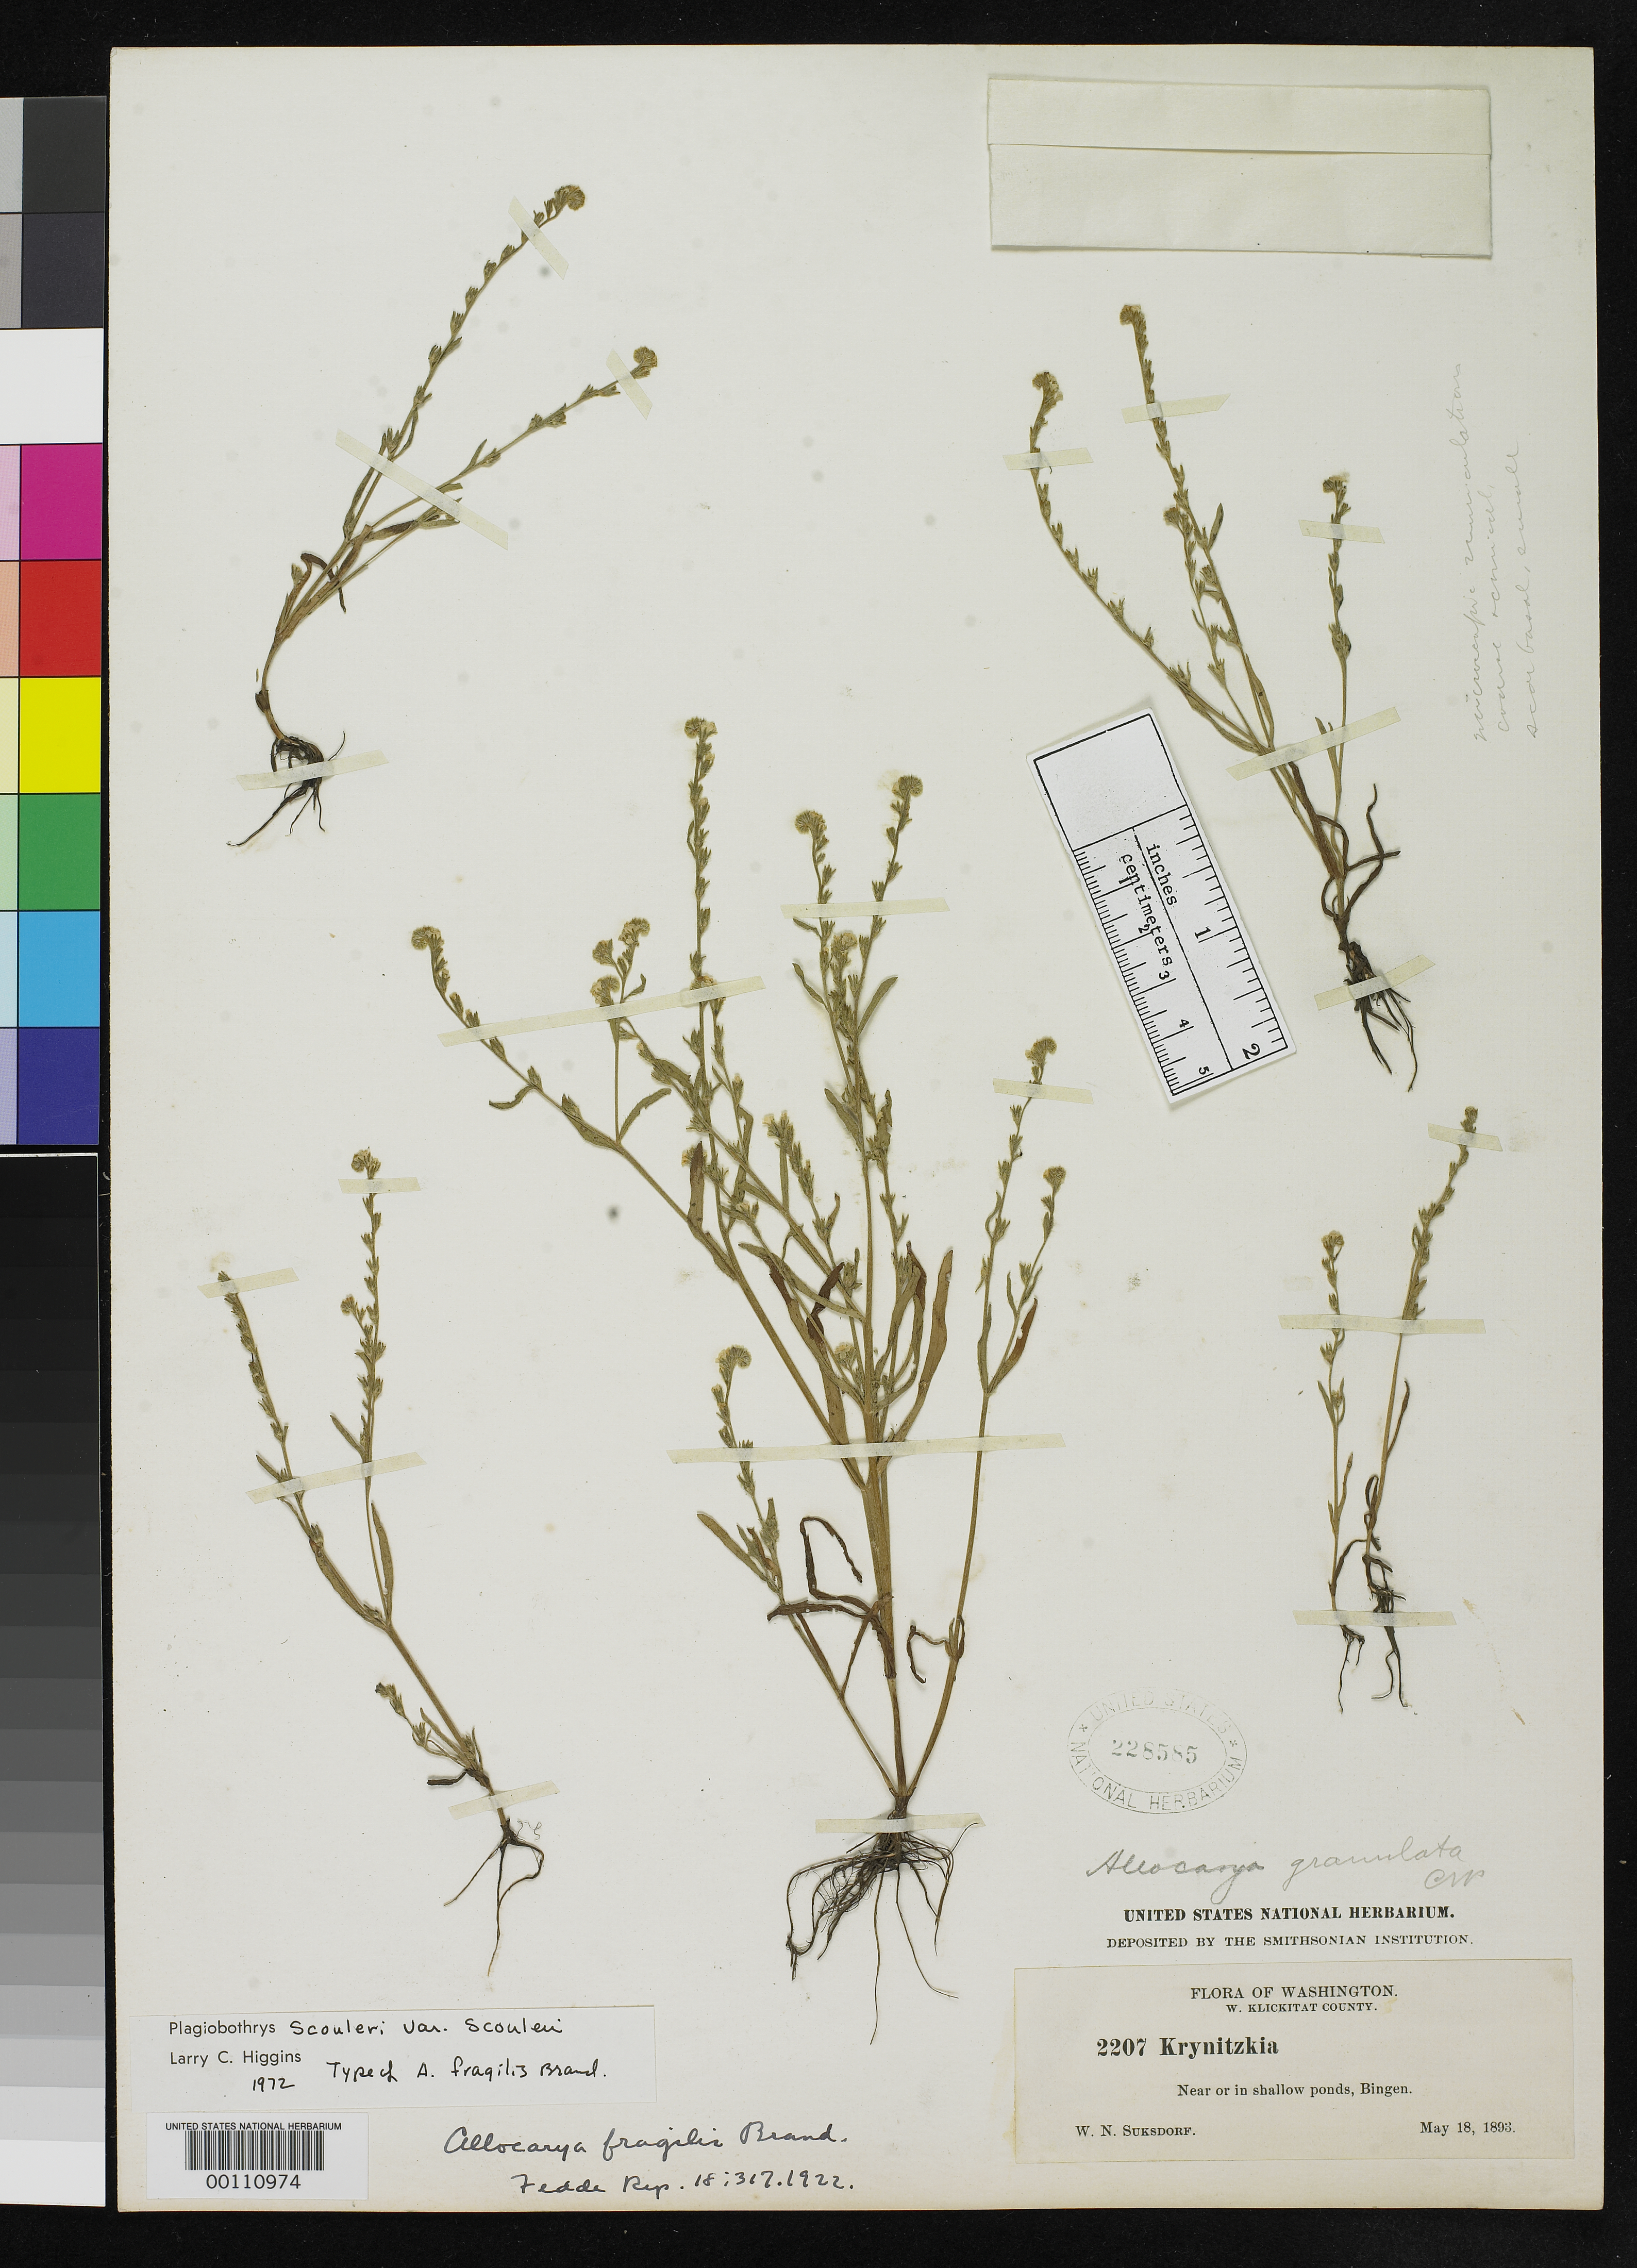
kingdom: Plantae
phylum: Tracheophyta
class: Magnoliopsida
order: Boraginales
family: Boraginaceae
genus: Allocarya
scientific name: Allocarya fragilis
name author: Brandegee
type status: Isotype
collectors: W. N. Suksdorf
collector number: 2207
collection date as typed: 18 May 1893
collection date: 1893-05-18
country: United States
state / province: Washington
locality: Bingen.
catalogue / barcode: US 228585